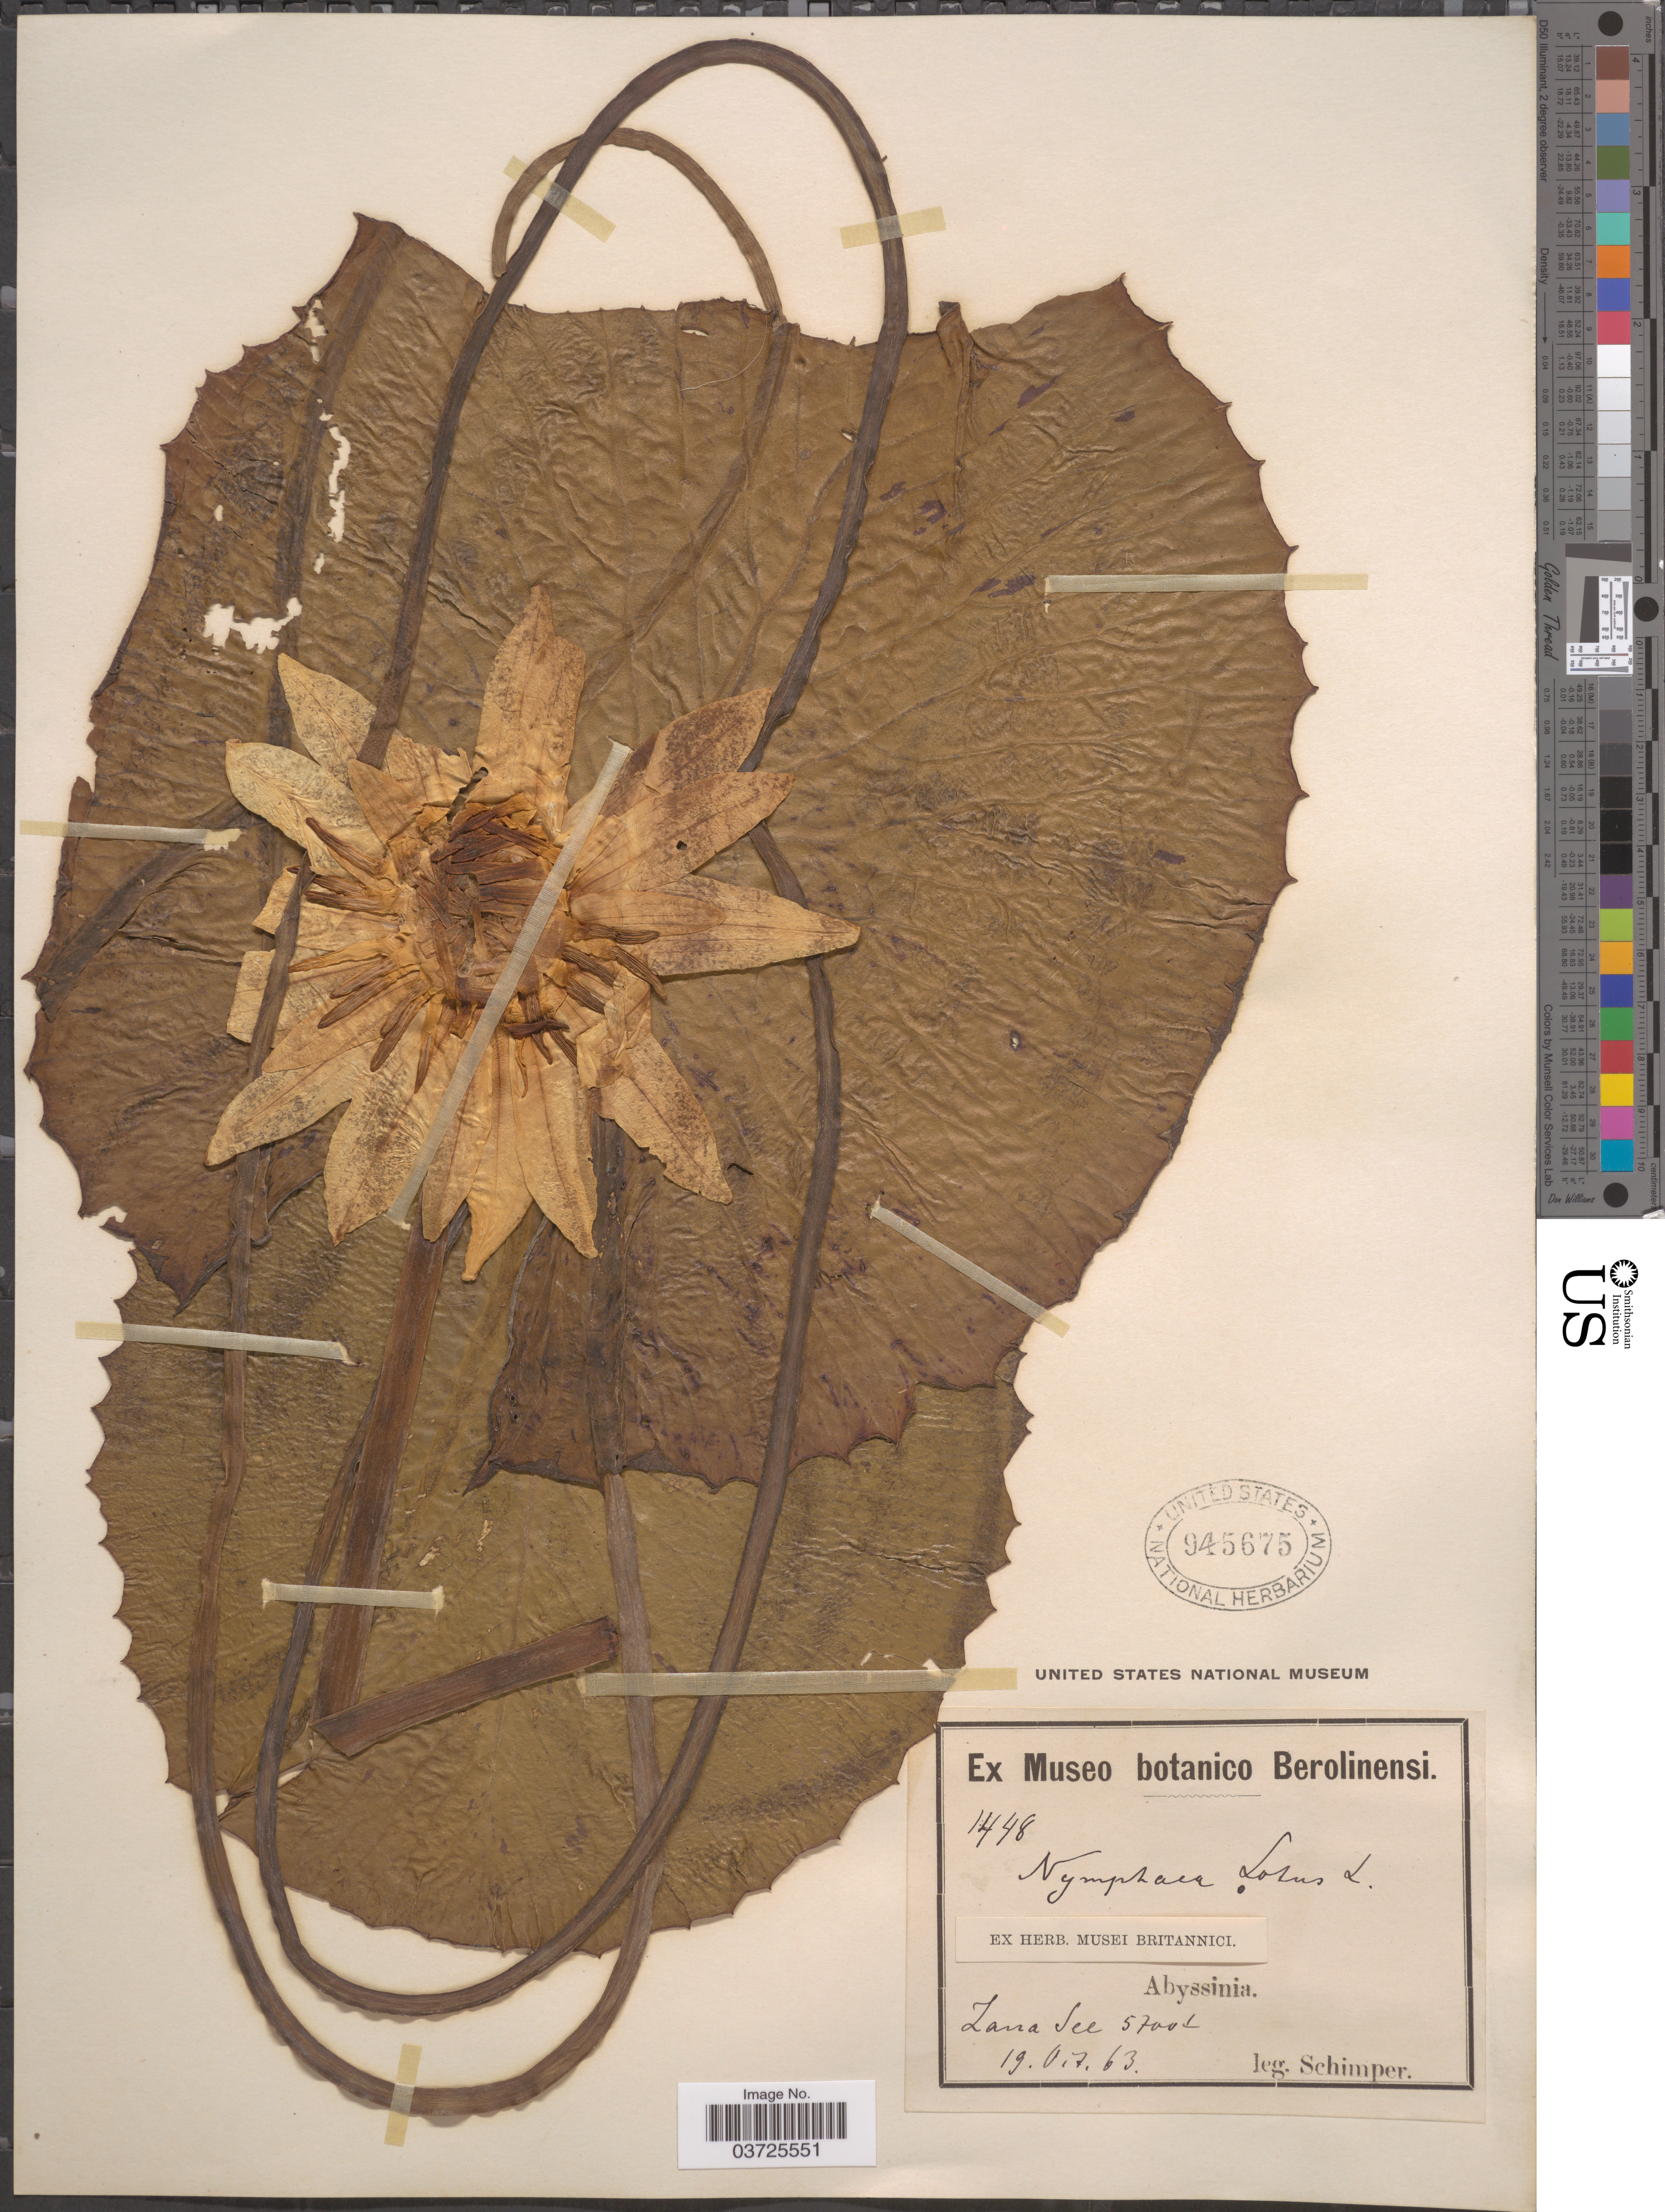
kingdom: Plantae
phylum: Tracheophyta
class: Magnoliopsida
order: Nymphaeales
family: Nymphaeaceae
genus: Nymphaea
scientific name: Nymphaea lotus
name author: L.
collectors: -. Schimper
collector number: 1448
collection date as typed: Transcribed d/m/y: 19/7/63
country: Ethiopia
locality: Abyssinia. Zana See.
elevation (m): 1737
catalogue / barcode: US 945675